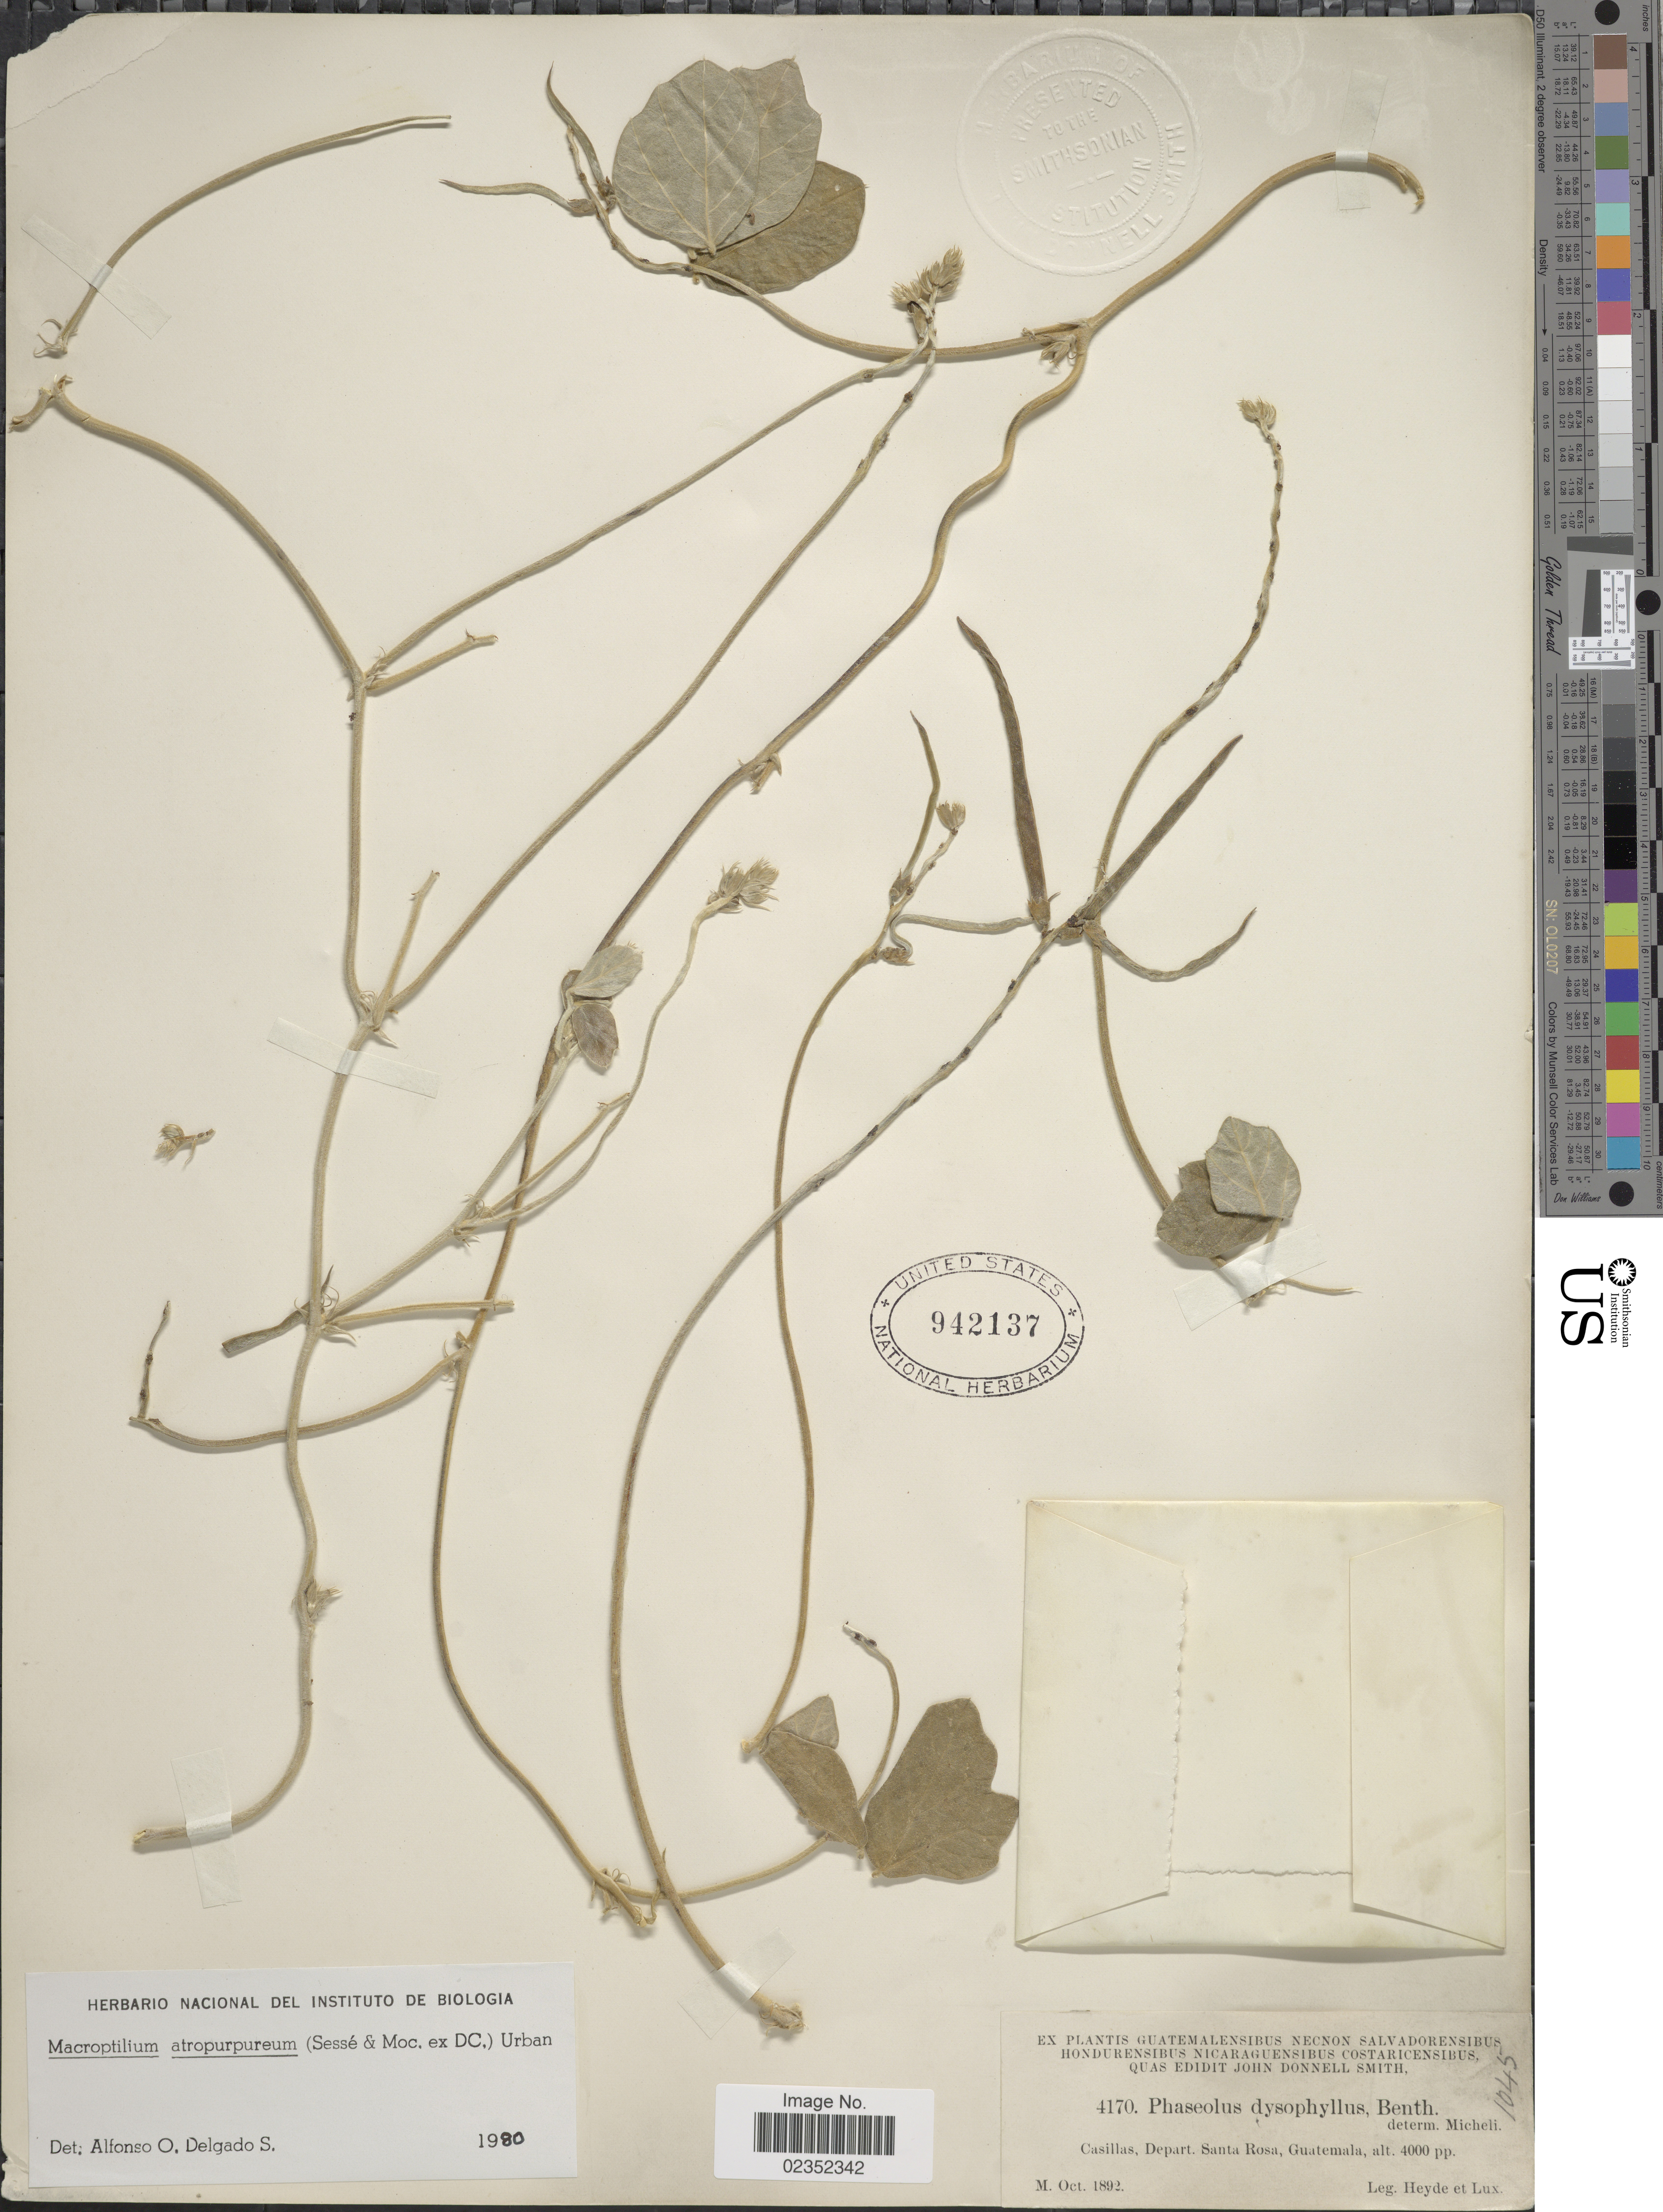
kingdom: Plantae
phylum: Tracheophyta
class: Magnoliopsida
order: Fabales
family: Fabaceae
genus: Macroptilium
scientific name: Macroptilium atropurpureum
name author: (DC.) Urb.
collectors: Heyde & Lux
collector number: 4170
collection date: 1892-10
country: Guatemala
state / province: Santa Rosa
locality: Casillas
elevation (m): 1219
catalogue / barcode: US 942137